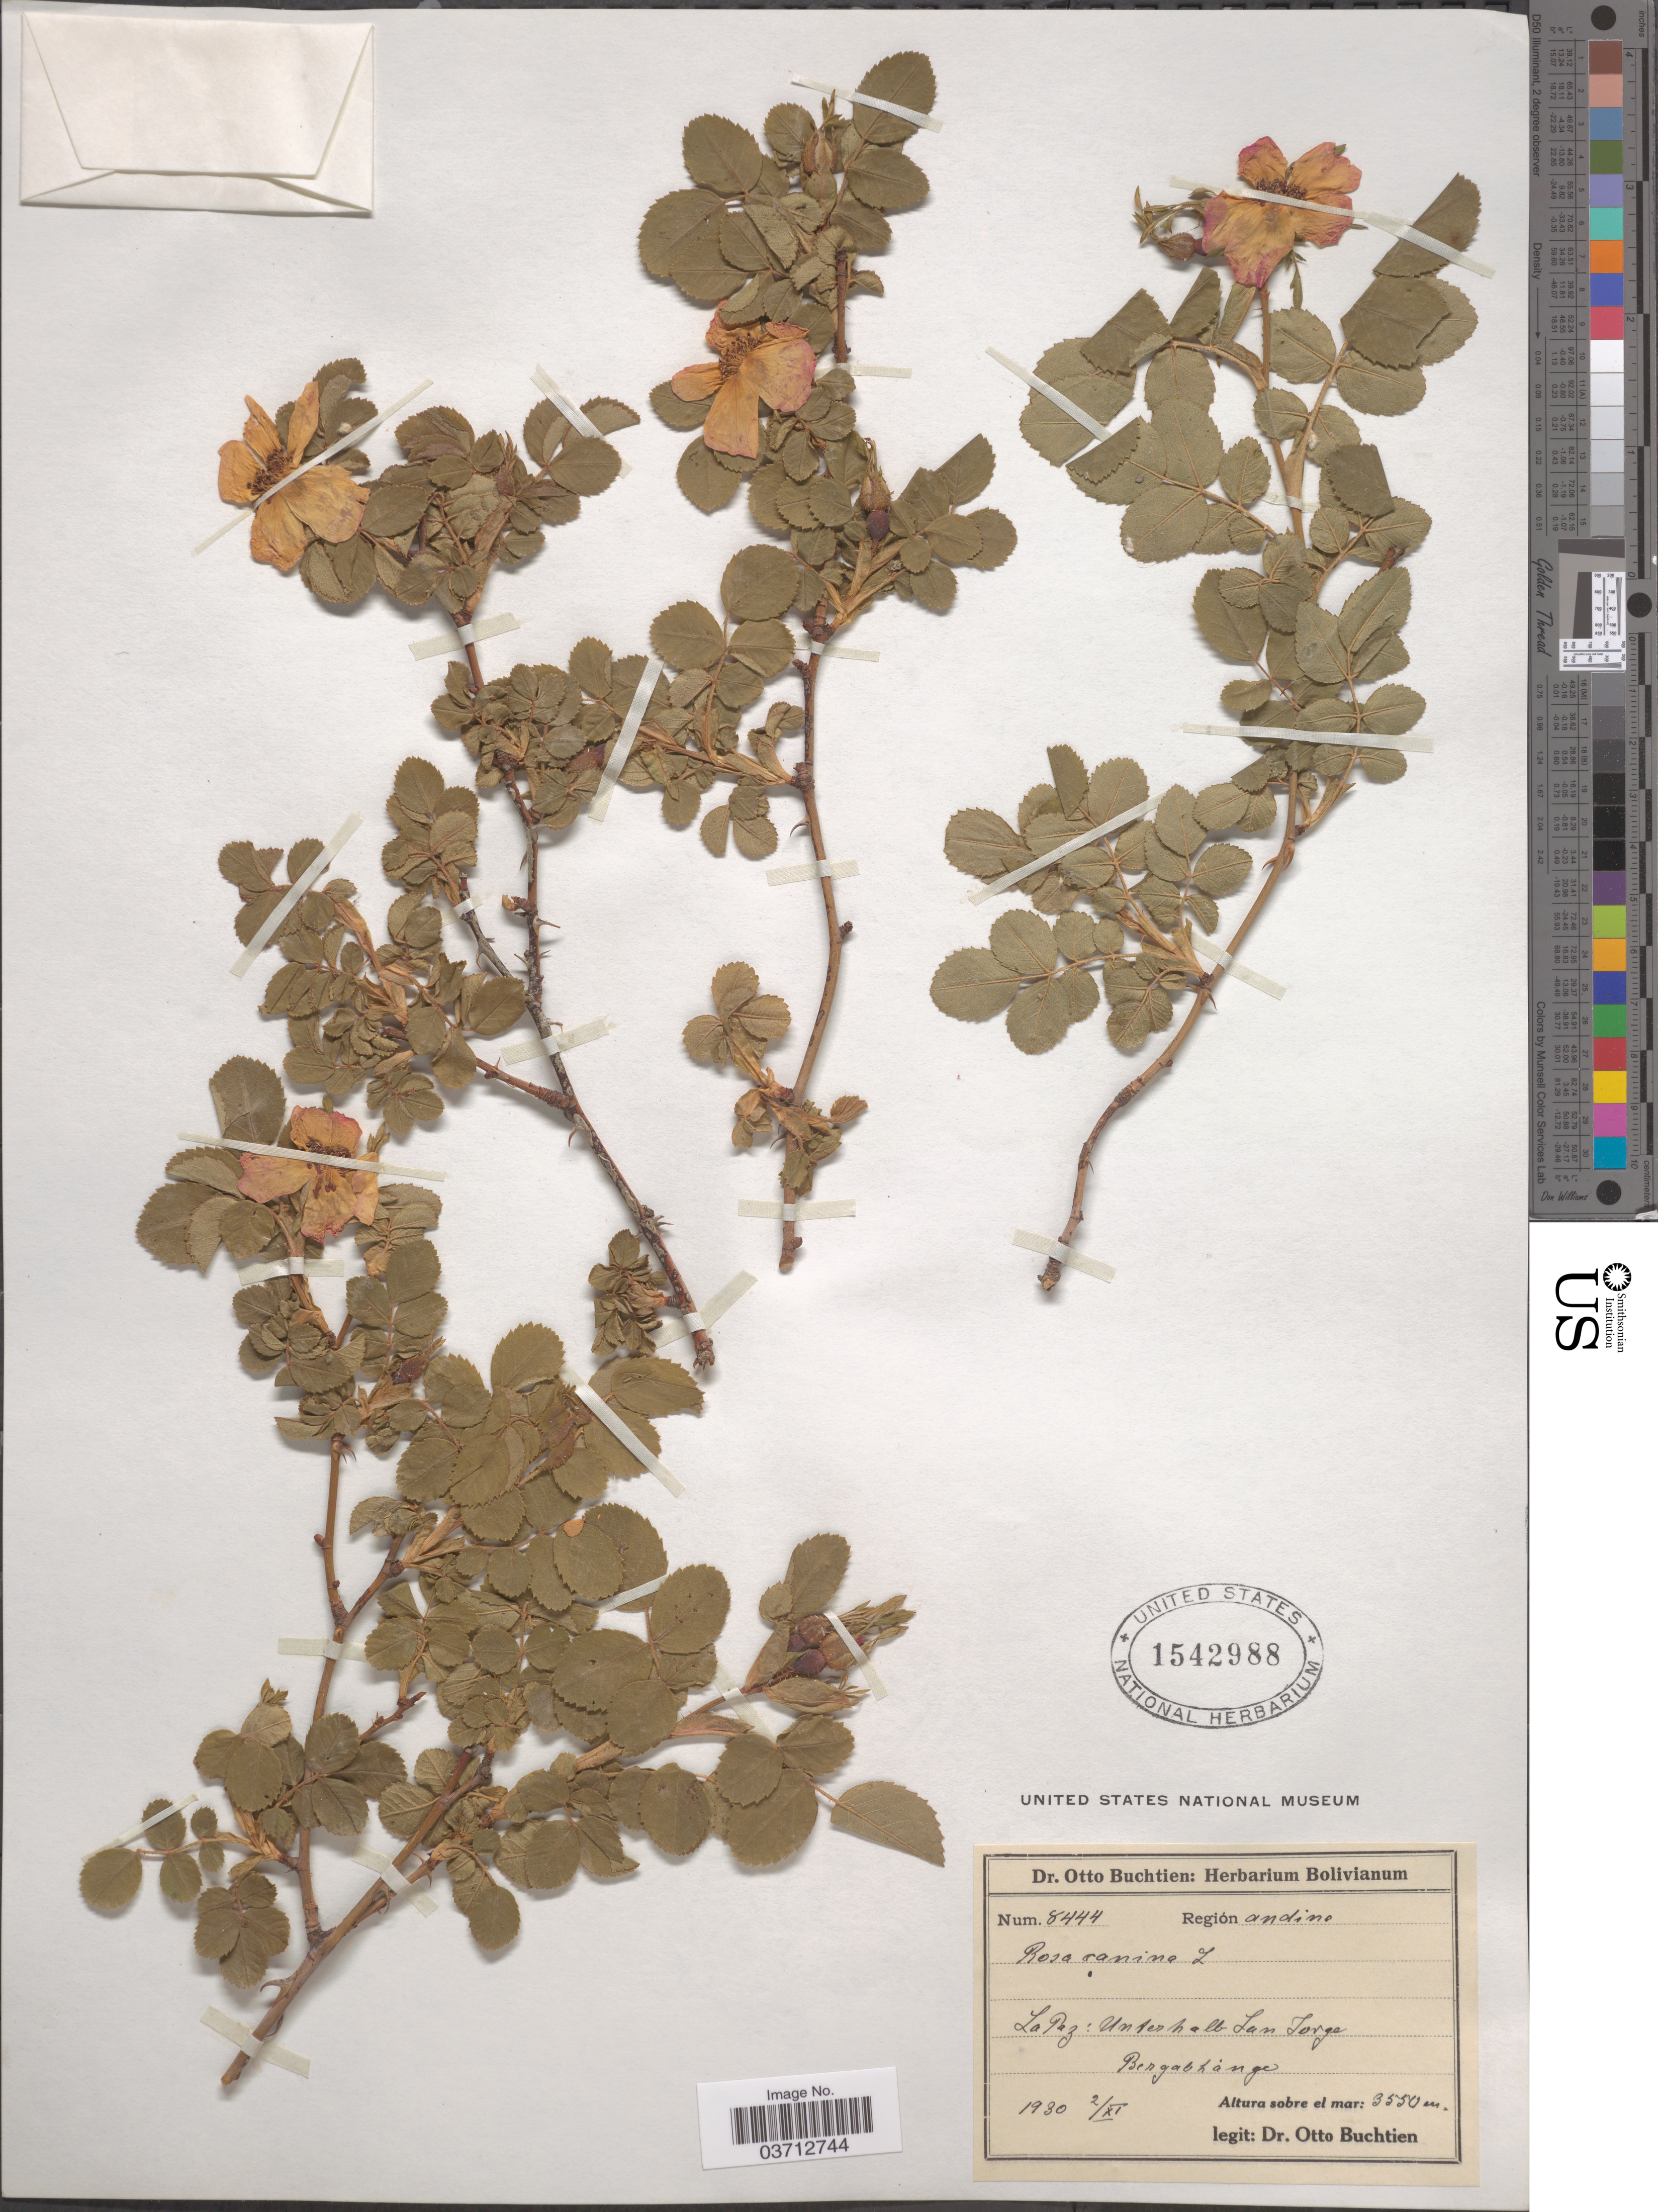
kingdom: Plantae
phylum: Tracheophyta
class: Magnoliopsida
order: Rosales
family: Rosaceae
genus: Rosa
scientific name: Rosa sp.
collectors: O. Buchtien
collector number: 8444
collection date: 1930-11-02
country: Bolivia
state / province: La Paz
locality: Región andina. Unterhalb San Jorge.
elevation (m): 3550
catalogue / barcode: US 1542988